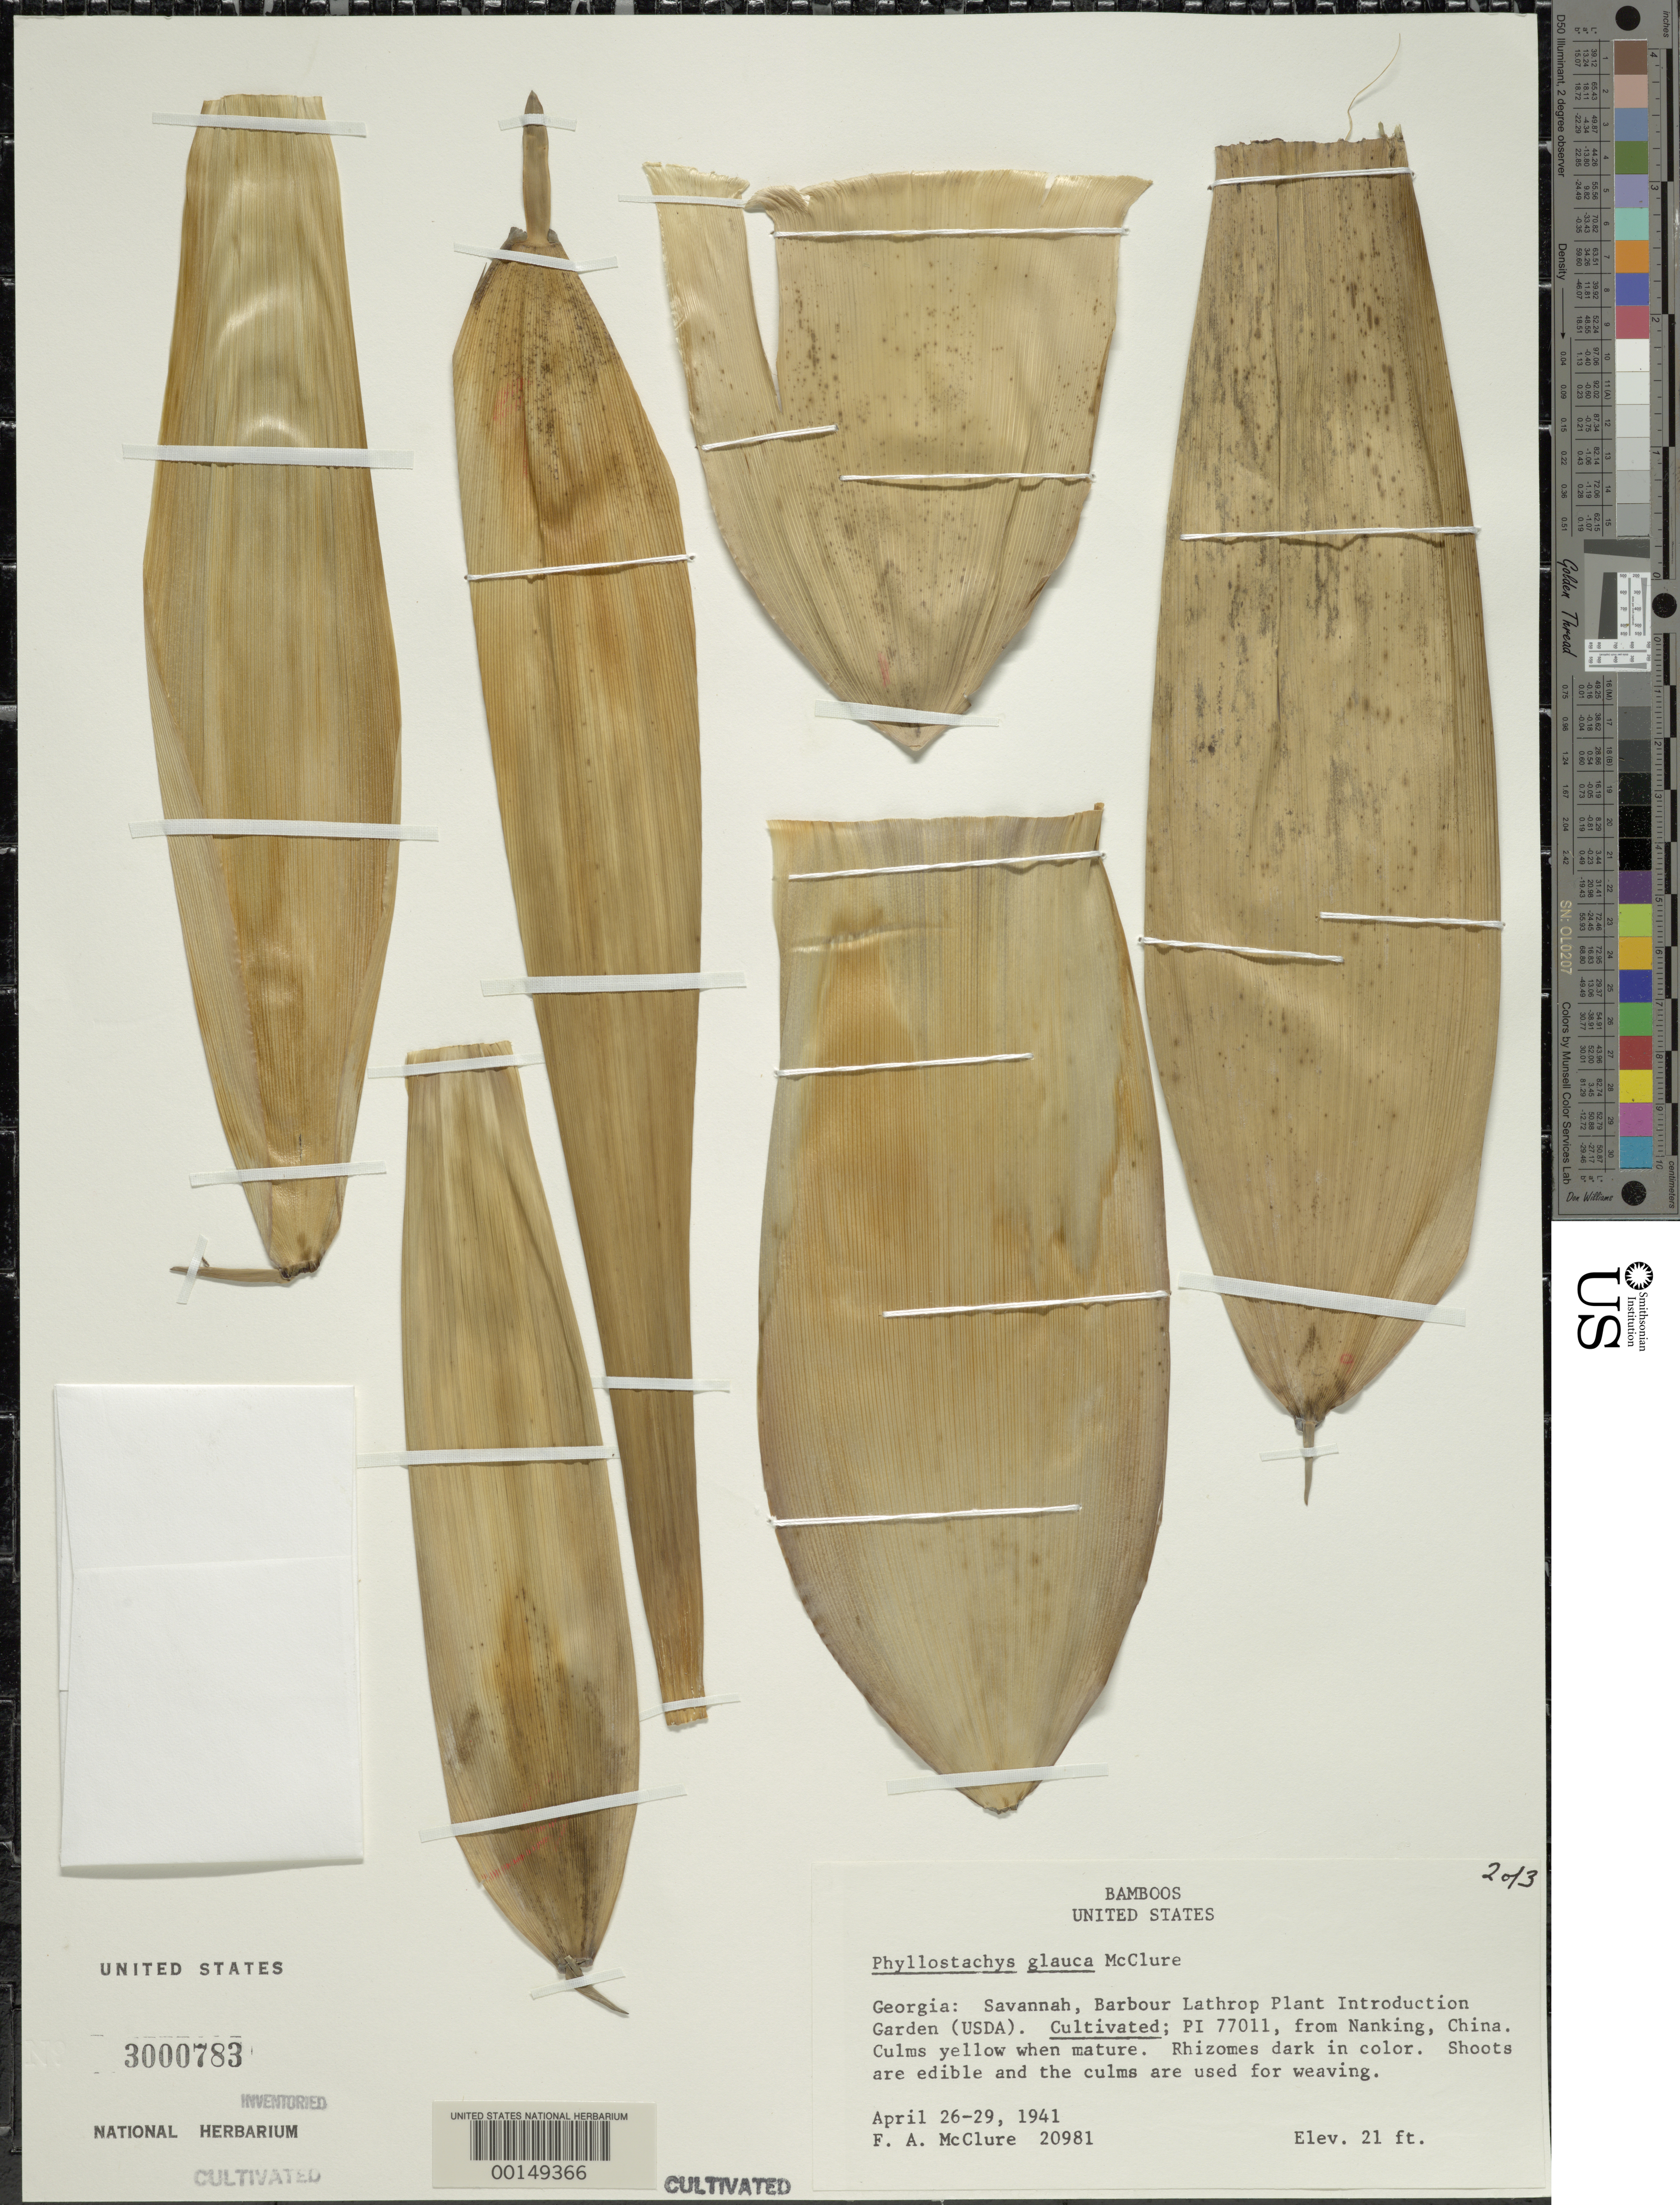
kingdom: Plantae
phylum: Tracheophyta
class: Liliopsida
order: Poales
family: Poaceae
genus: Phyllostachys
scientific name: Phyllostachys glauca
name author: McClure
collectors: F. A. McClure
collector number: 20981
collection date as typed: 26 Apr 1941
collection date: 1941-04-26/1941-04-29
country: United States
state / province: Georgia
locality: Savannah, barbour lathrop p.i. garden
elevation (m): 6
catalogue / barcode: US 3000783